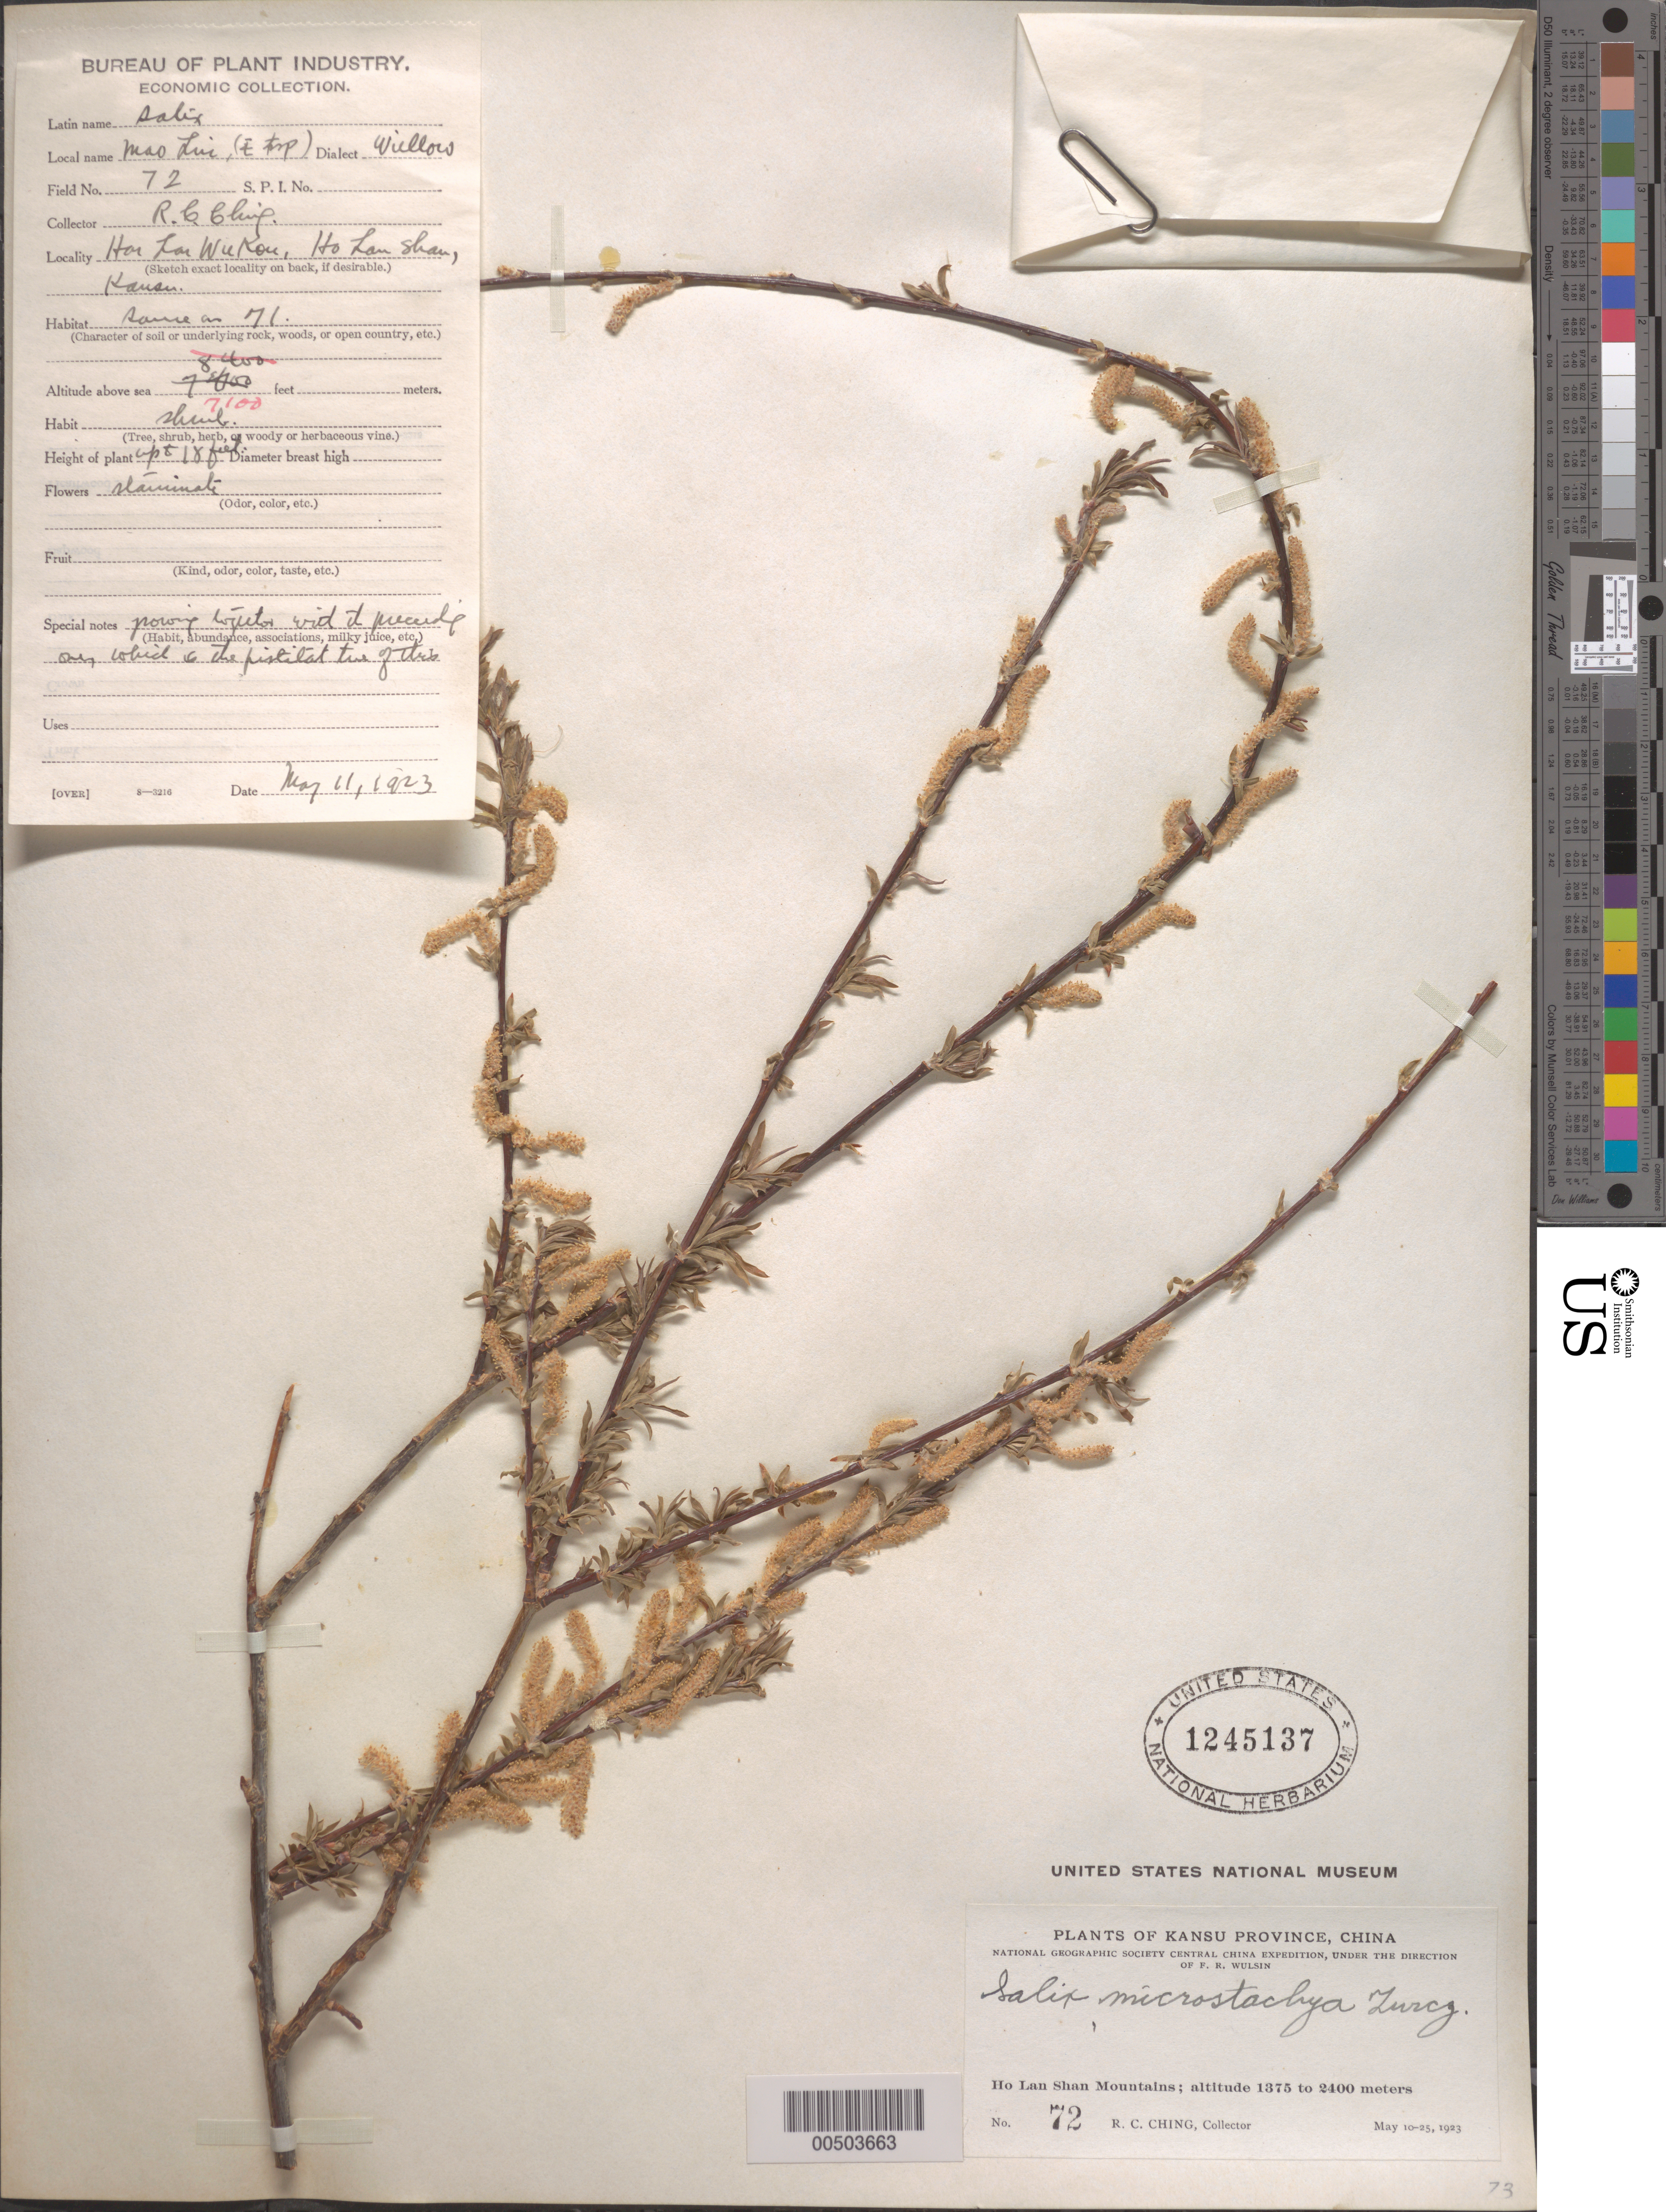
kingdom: Plantae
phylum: Tracheophyta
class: Magnoliopsida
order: Malpighiales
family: Salicaceae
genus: Salix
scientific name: Salix microstachya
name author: Turcz.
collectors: R. C. Ching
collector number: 72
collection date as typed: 11 May 1923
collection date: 1923-05-11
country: China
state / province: Gansu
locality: Ho Lan Shan Mountains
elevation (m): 2164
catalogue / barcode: US 1245137